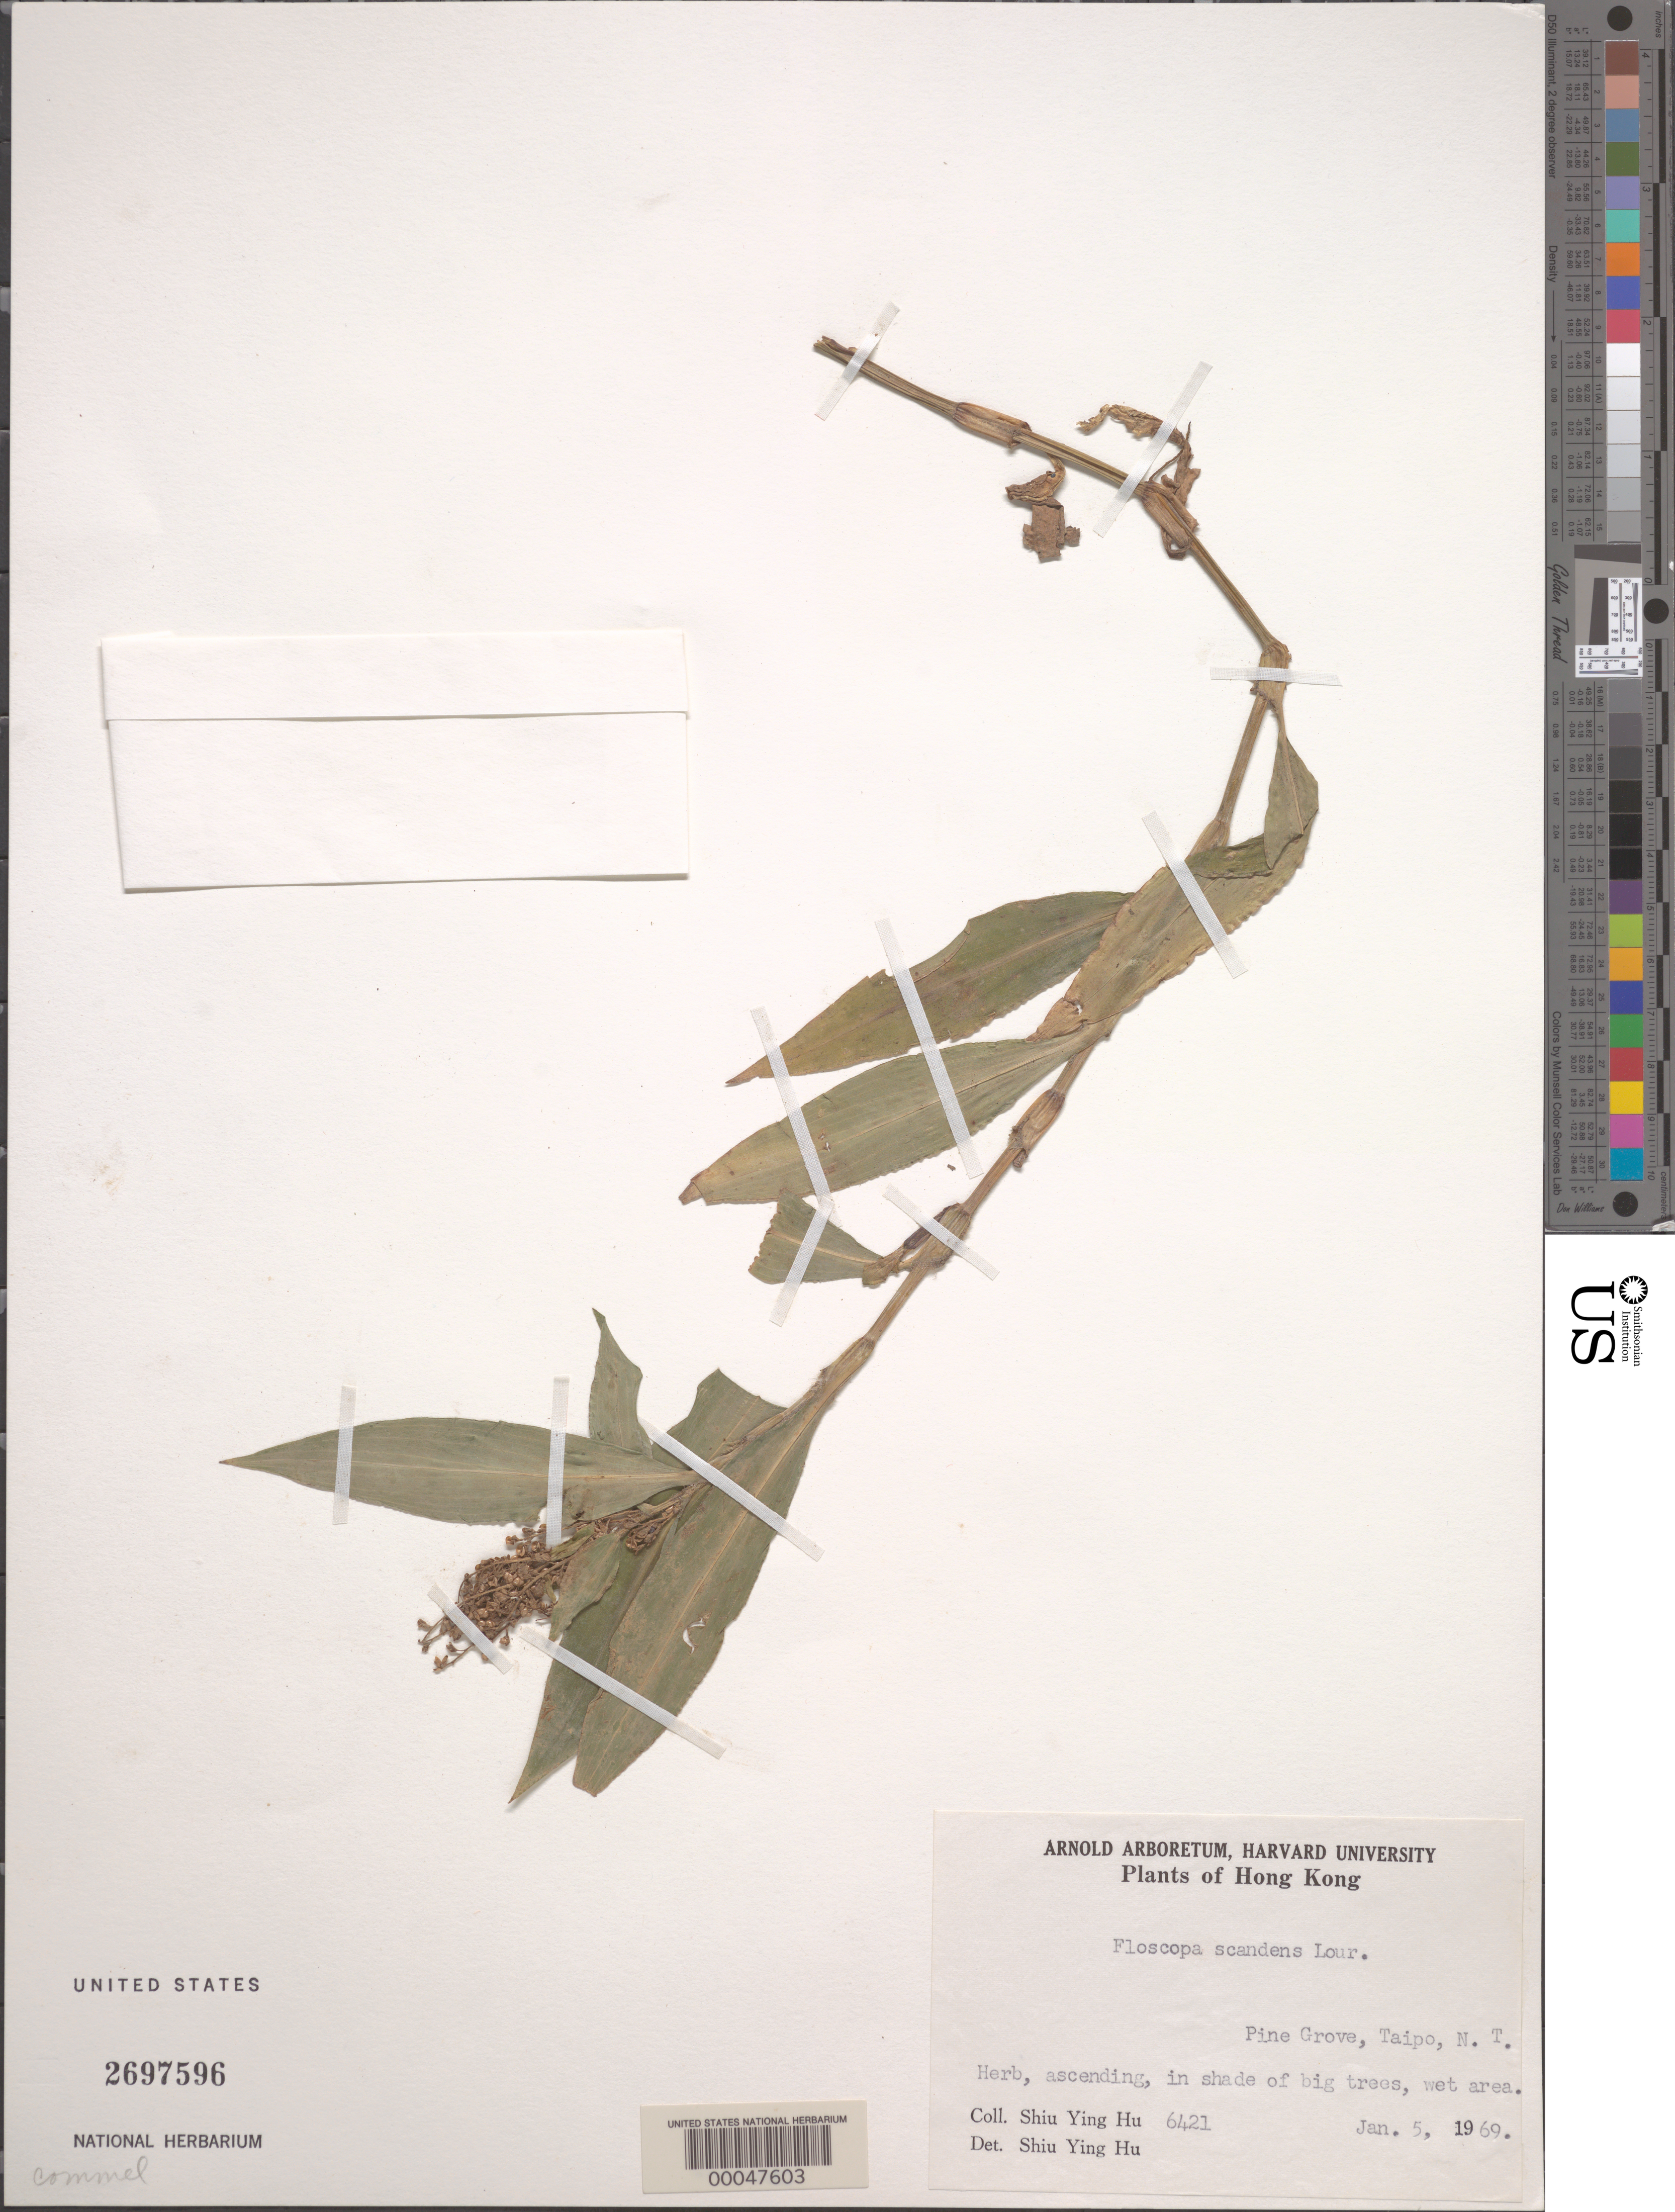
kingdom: Plantae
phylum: Tracheophyta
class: Liliopsida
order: Commelinales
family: Commelinaceae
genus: Floscopa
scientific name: Floscopa scandens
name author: Lour.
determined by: Hu, S. Y.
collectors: S. Y. Hu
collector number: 6421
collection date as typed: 05 Jan 1969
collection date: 1969-01-05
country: China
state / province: Hong Kong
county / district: New Territories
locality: Pine grove, taipo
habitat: Shaded, wet area with large trees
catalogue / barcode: US 2697596